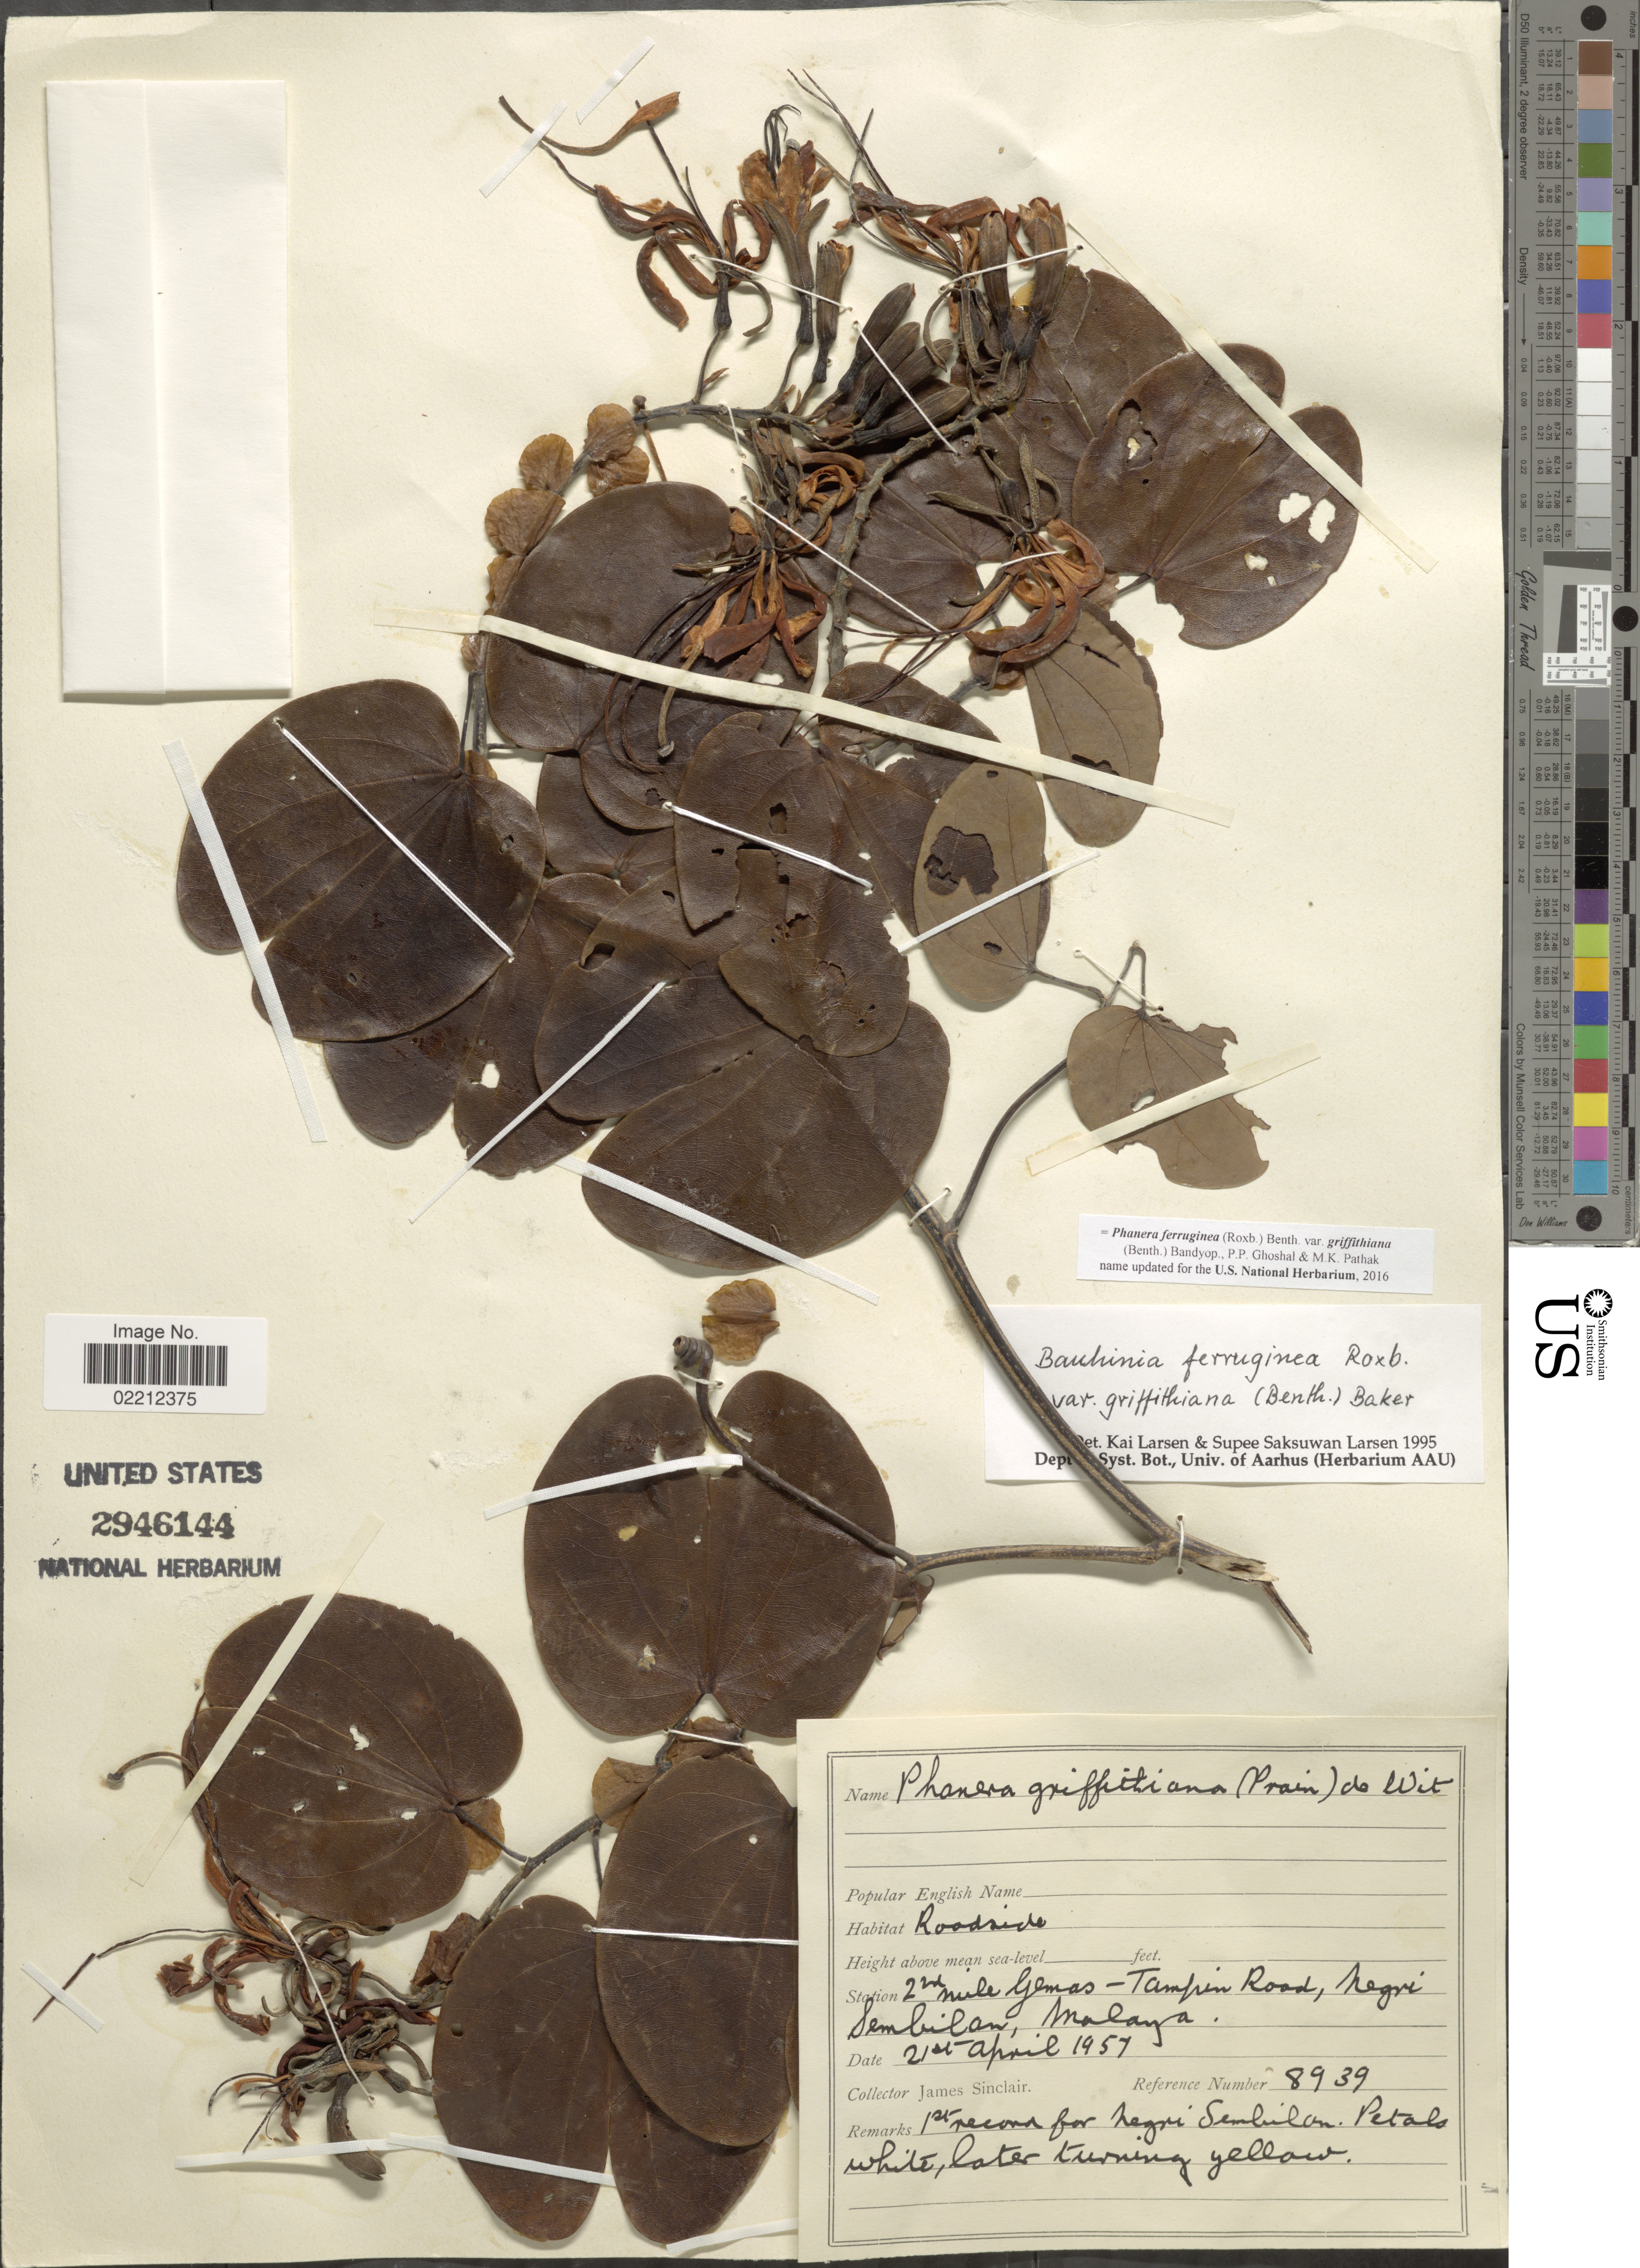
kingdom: Plantae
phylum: Tracheophyta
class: Magnoliopsida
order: Fabales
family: Fabaceae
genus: Phanera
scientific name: Phanera ferruginea var. griffithiana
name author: (Benth.) Bandyop. et al.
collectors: J. Sinclair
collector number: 8939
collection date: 1957-04-21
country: Malaysia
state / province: Negeri Sembilan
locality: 2nd mile Gemas-Tam [illegible text] Road, Negri Sembilan, Malaya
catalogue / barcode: US 2946144